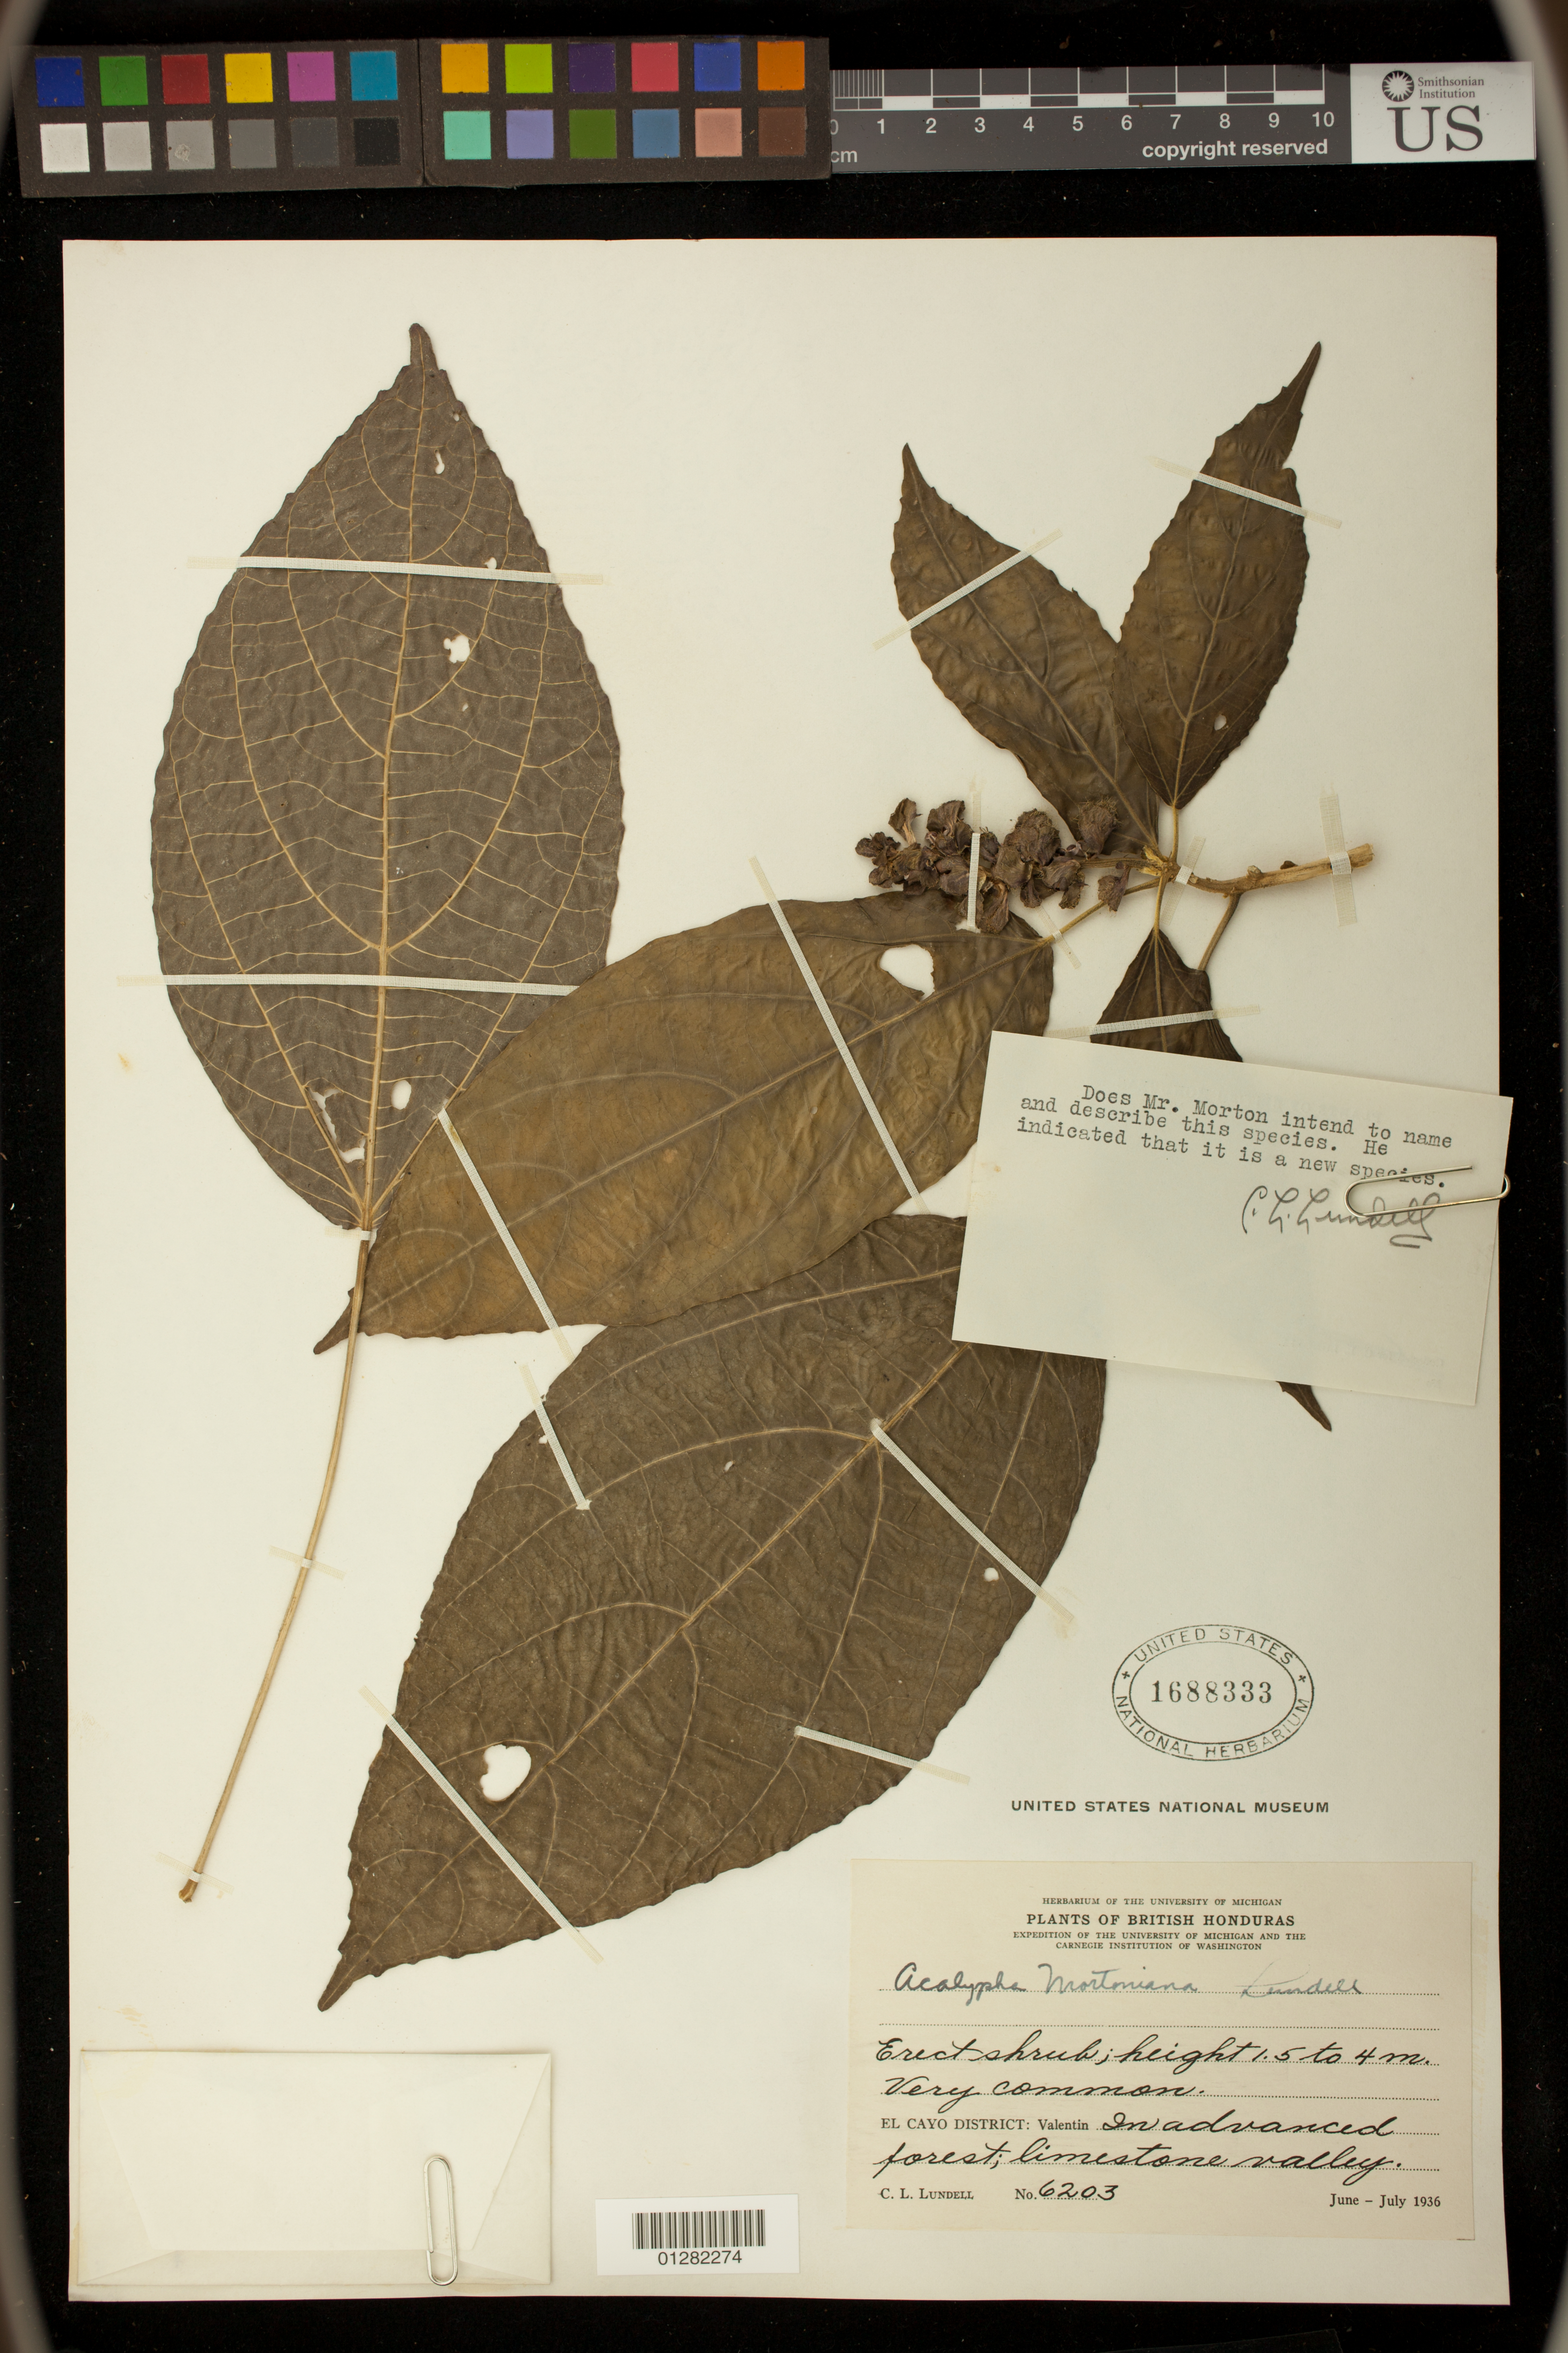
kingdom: Plantae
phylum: Tracheophyta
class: Magnoliopsida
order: Malpighiales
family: Euphorbiaceae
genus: Acalypha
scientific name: Acalypha mortoniana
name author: Lundell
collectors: L. Velasco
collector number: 6203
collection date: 1936-06/1936-07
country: Belize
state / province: Cayo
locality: Valentin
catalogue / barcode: US 1688333